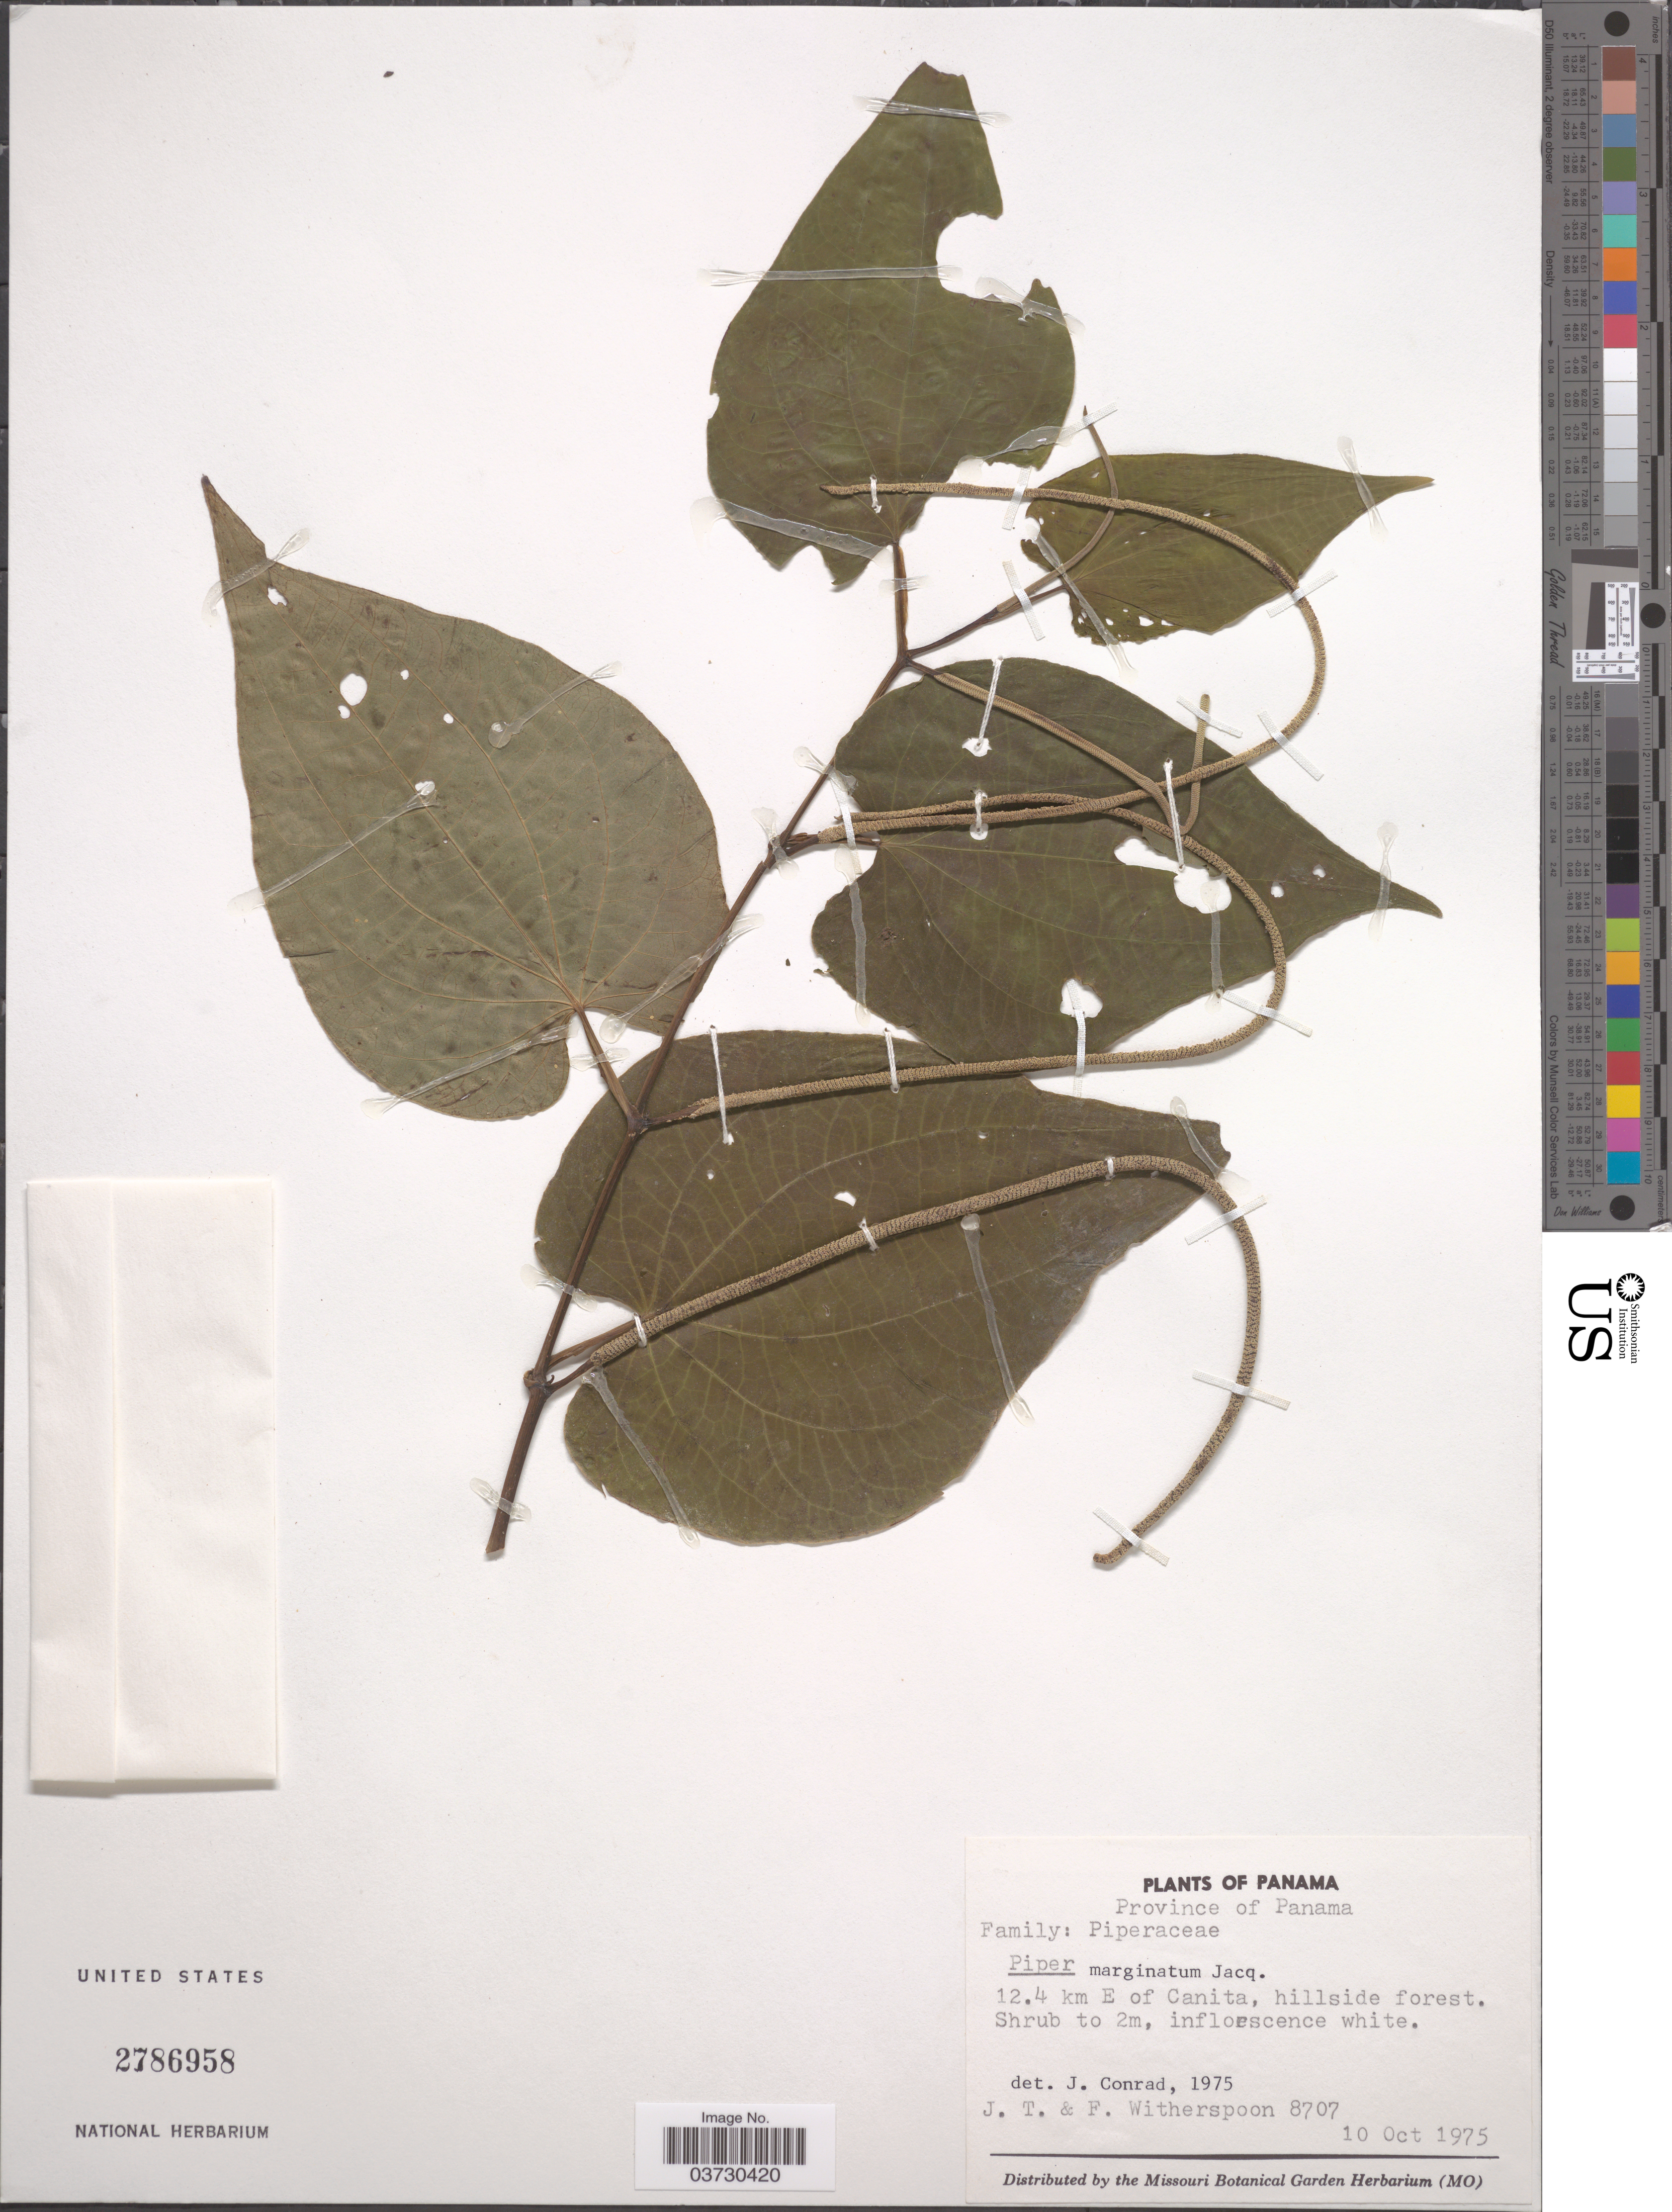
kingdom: Plantae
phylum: Tracheophyta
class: Magnoliopsida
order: Piperales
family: Piperaceae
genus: Piper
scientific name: Piper marginatum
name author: Jacq.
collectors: J. Witherspoon & F. Witherspoon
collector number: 8707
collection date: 1975-10-10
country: Panama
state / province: Panamá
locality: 12.4 km E of Canita, hillside forest.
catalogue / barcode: US 2786958